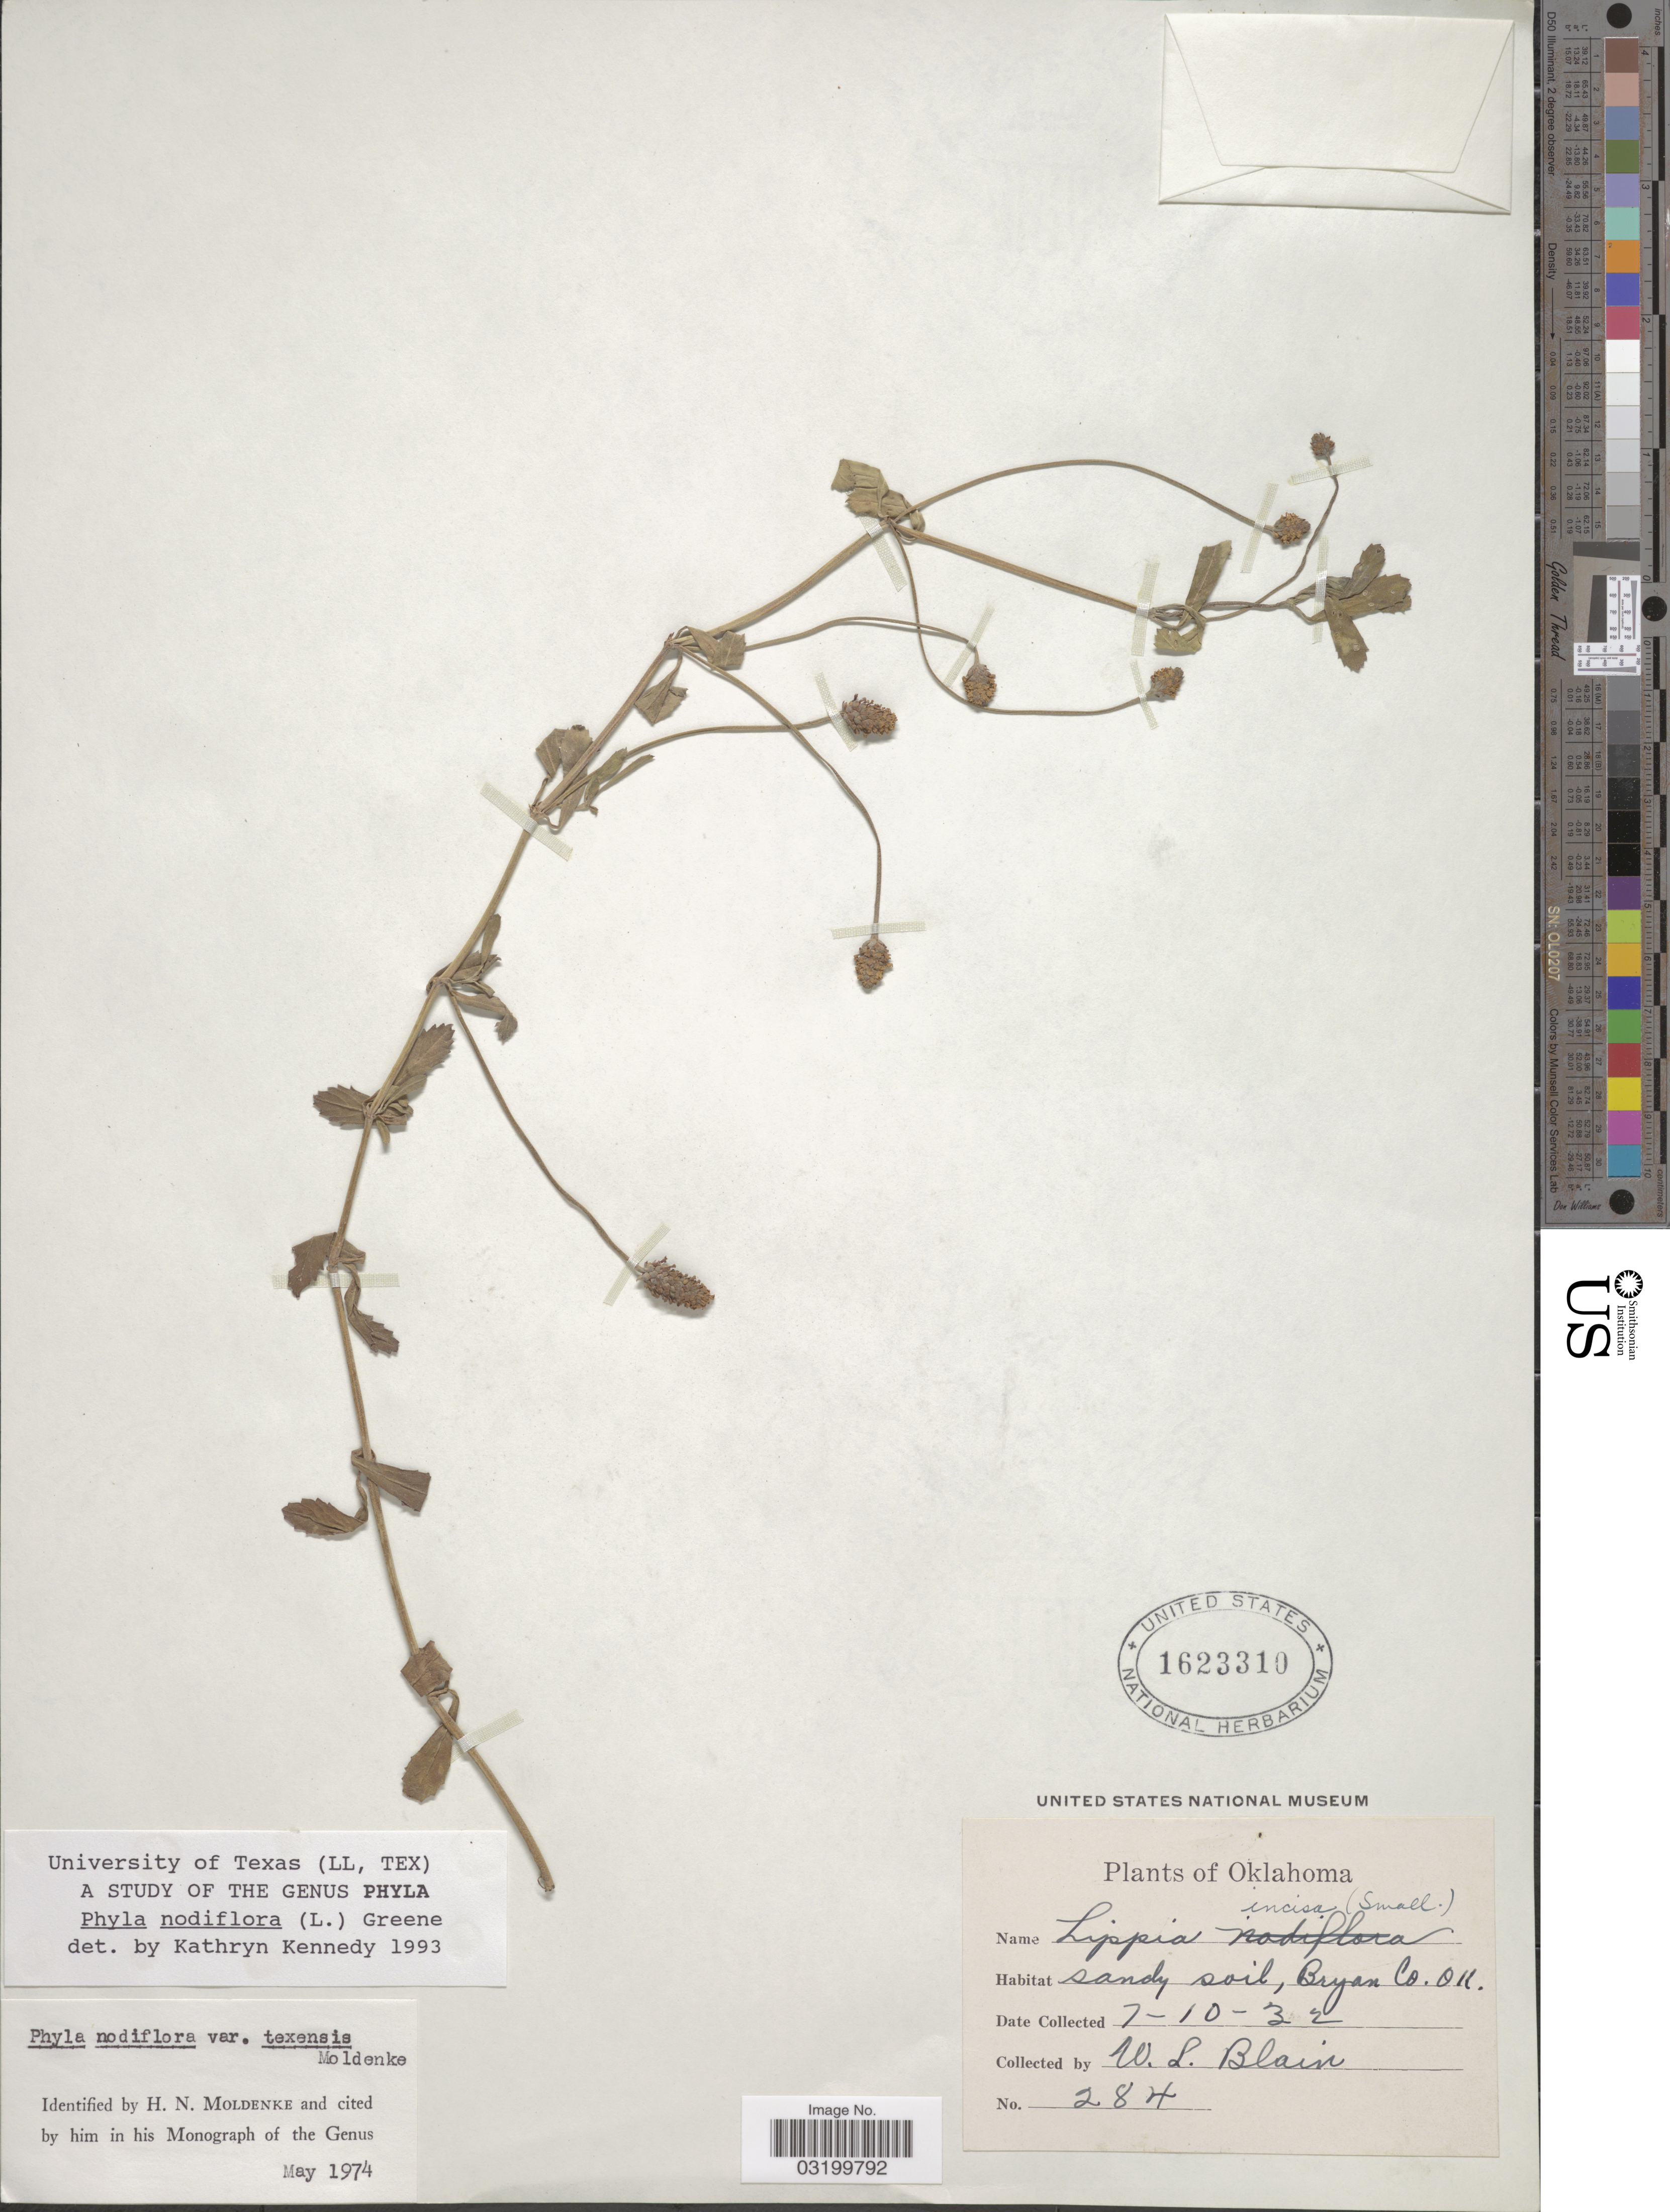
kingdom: Plantae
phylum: Tracheophyta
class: Magnoliopsida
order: Lamiales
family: Verbenaceae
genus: Phyla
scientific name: Phyla nodiflora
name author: (L.) Greene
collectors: W. Blain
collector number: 284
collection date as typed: Transcribed d/m/y: 10/7/32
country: United States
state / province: Oklahoma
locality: Sandy soil. Bryan Co.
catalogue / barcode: US 1623310